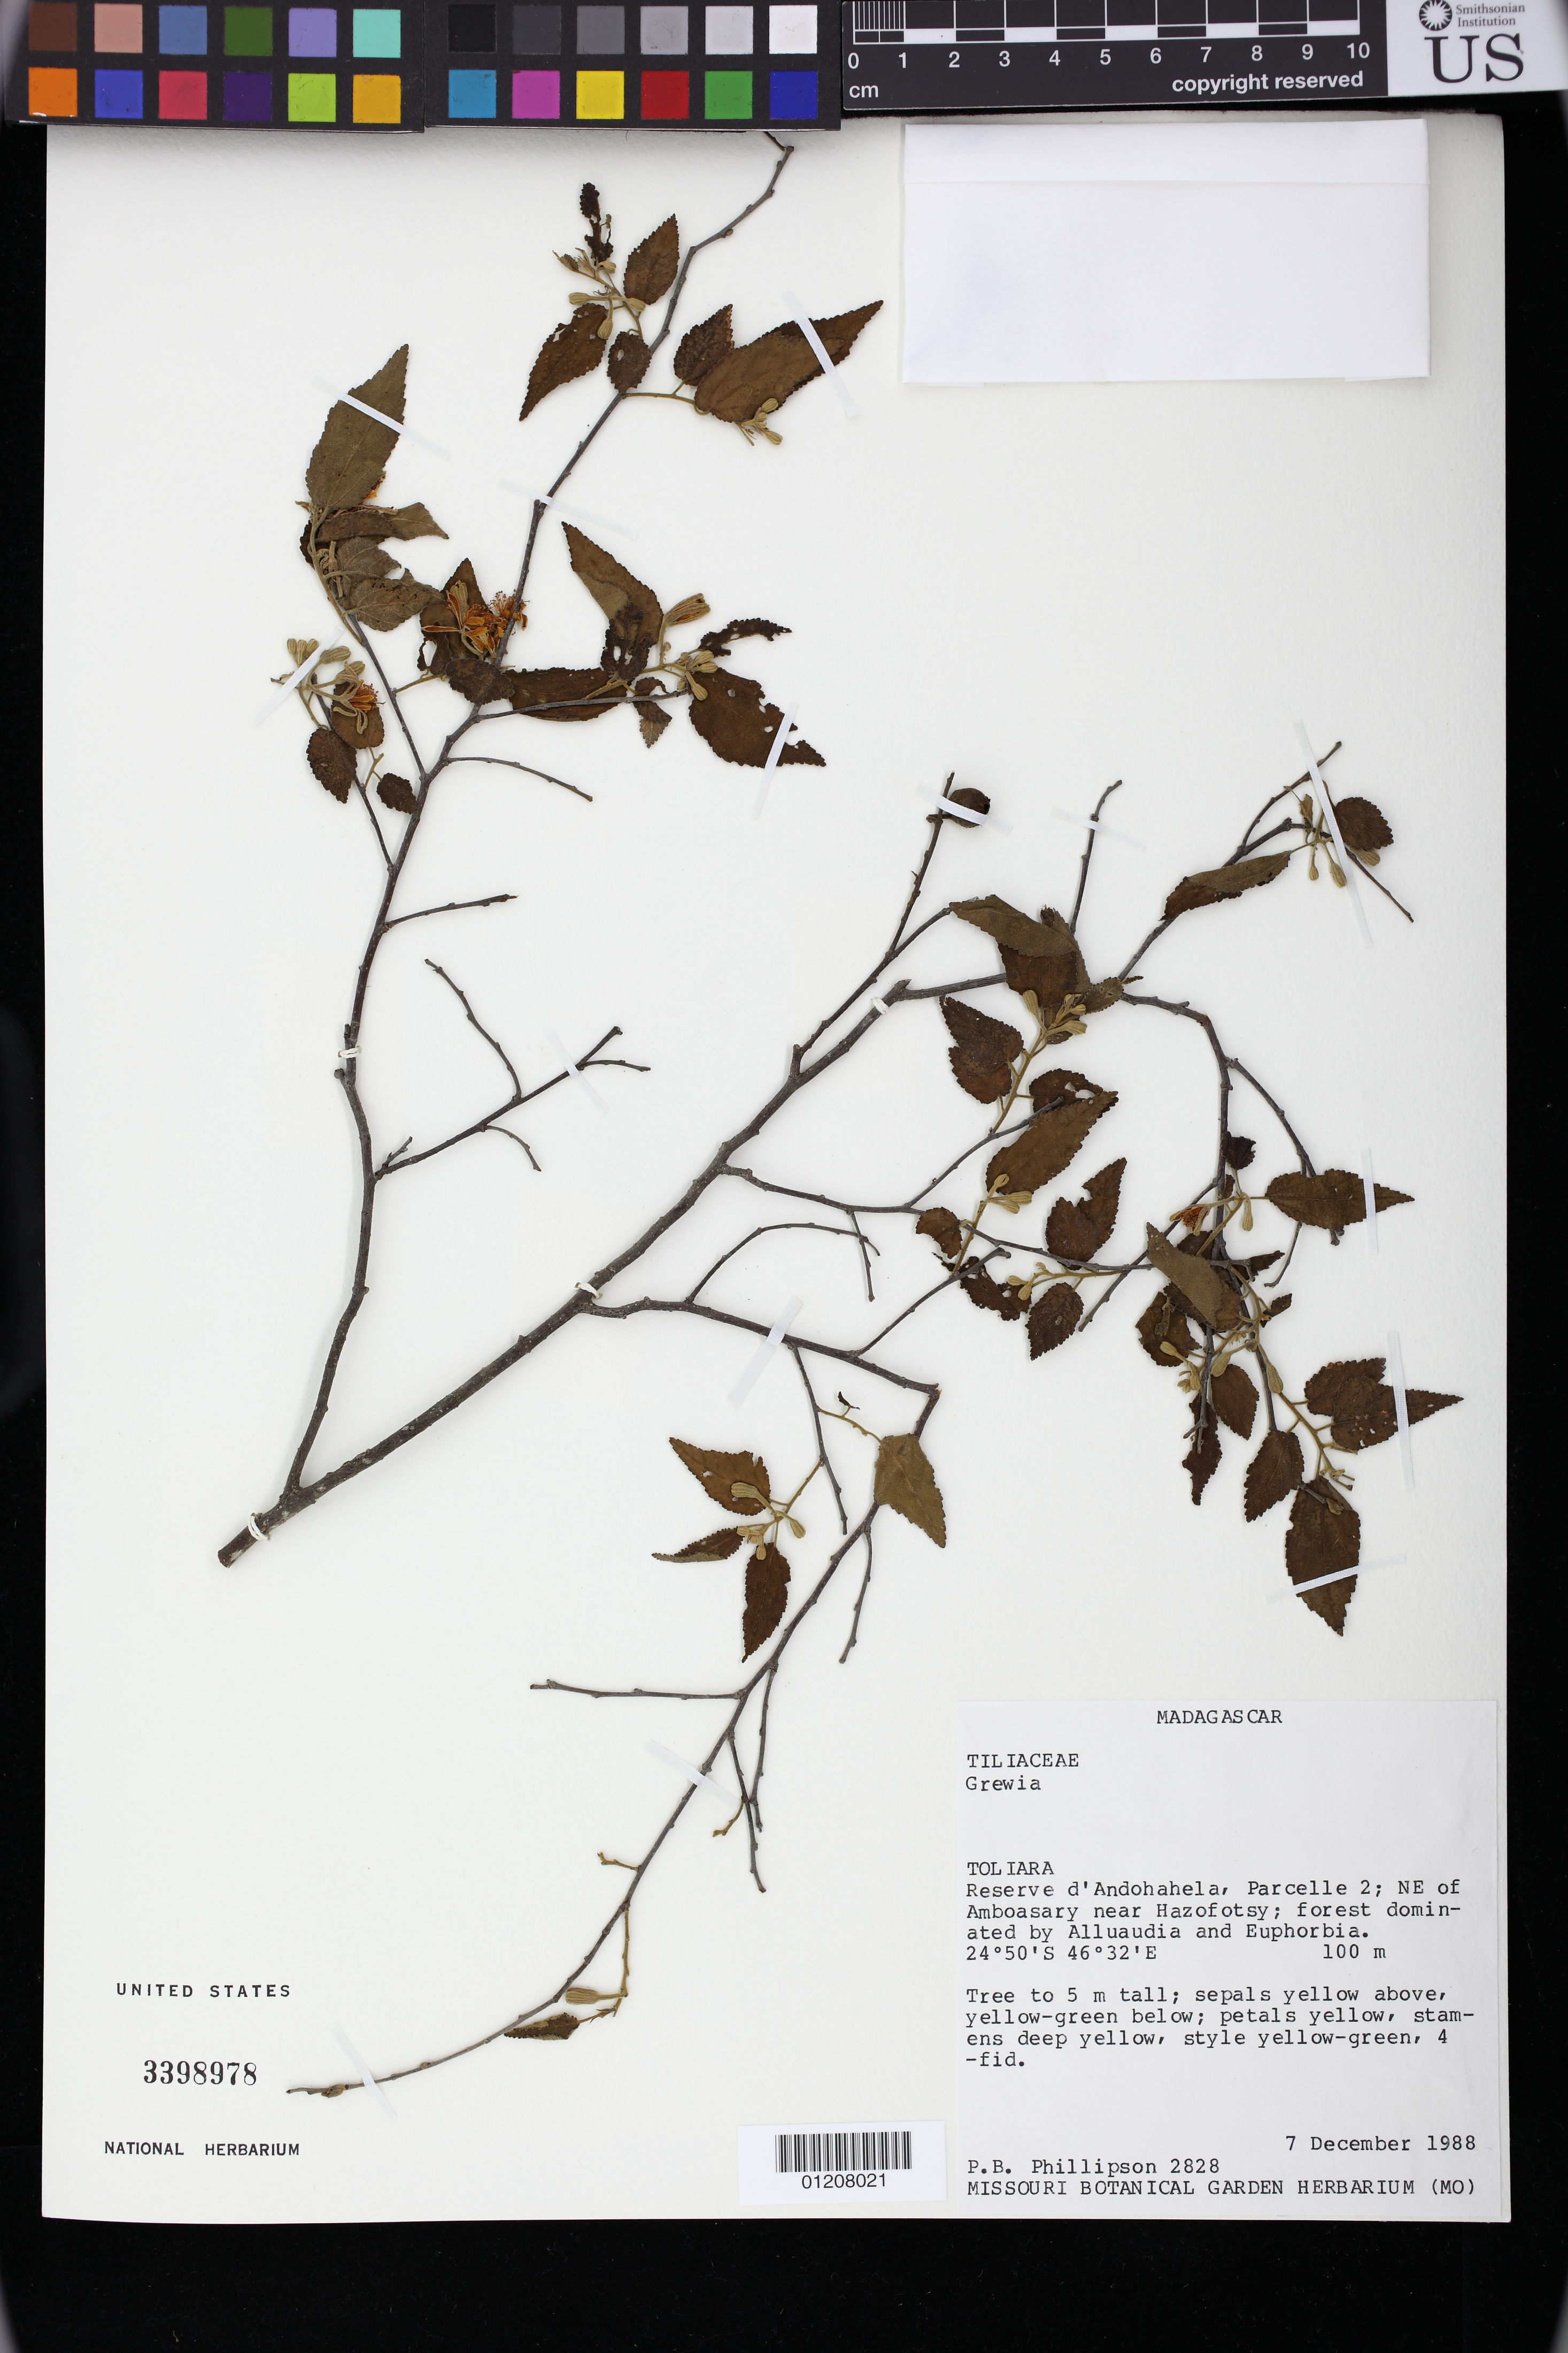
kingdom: Plantae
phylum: Tracheophyta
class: Magnoliopsida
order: Malvales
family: Malvaceae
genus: Grewia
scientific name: Grewia franciscana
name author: Capuron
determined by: Jourdain-Fievet, L.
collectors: P. B. Phillipson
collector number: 2828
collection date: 1988-12-07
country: Madagascar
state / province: Anosy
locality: Toliara. Reserve d'Andohahela, Parcelle 2; NE of Amboasary near Hazofotsy.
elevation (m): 100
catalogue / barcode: US 3398978